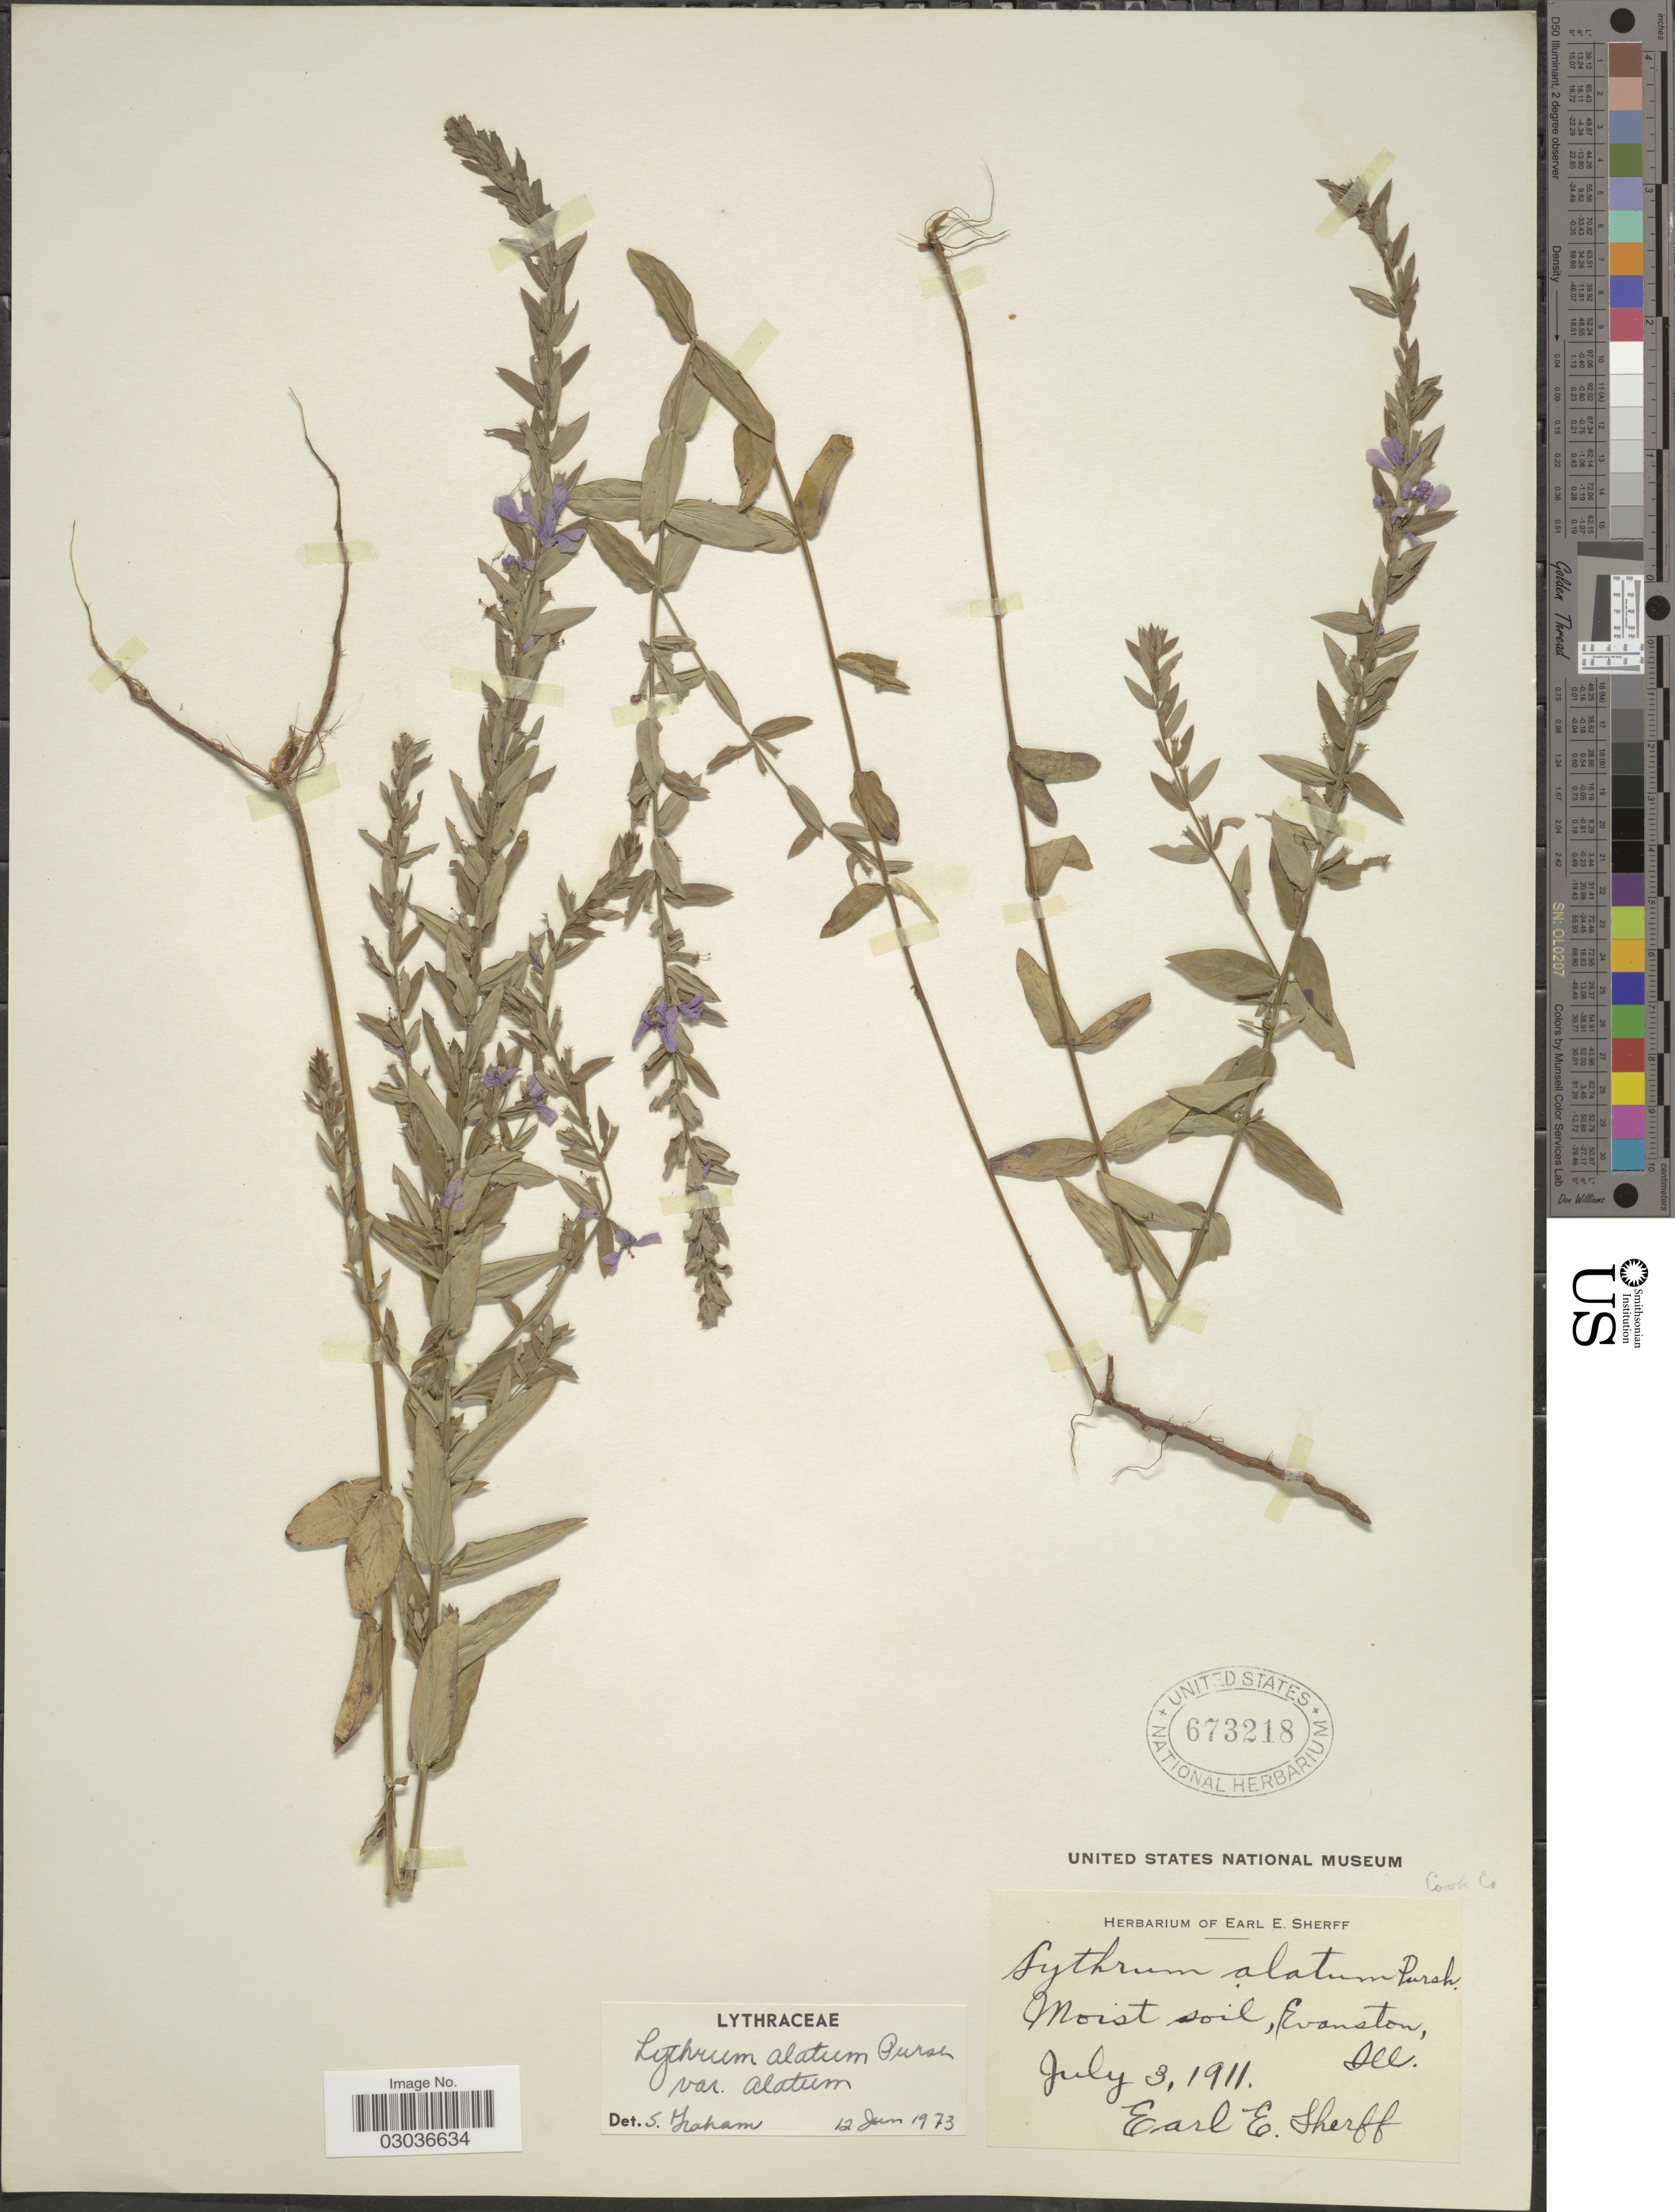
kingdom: Plantae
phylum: Tracheophyta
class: Magnoliopsida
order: Myrtales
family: Lythraceae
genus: Lythrum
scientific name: Lythrum alatum var. alatum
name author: Pursh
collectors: E. E. Sherff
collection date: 1911-07-03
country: United States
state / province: Illinois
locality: Evanston, Ill.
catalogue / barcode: US 673218